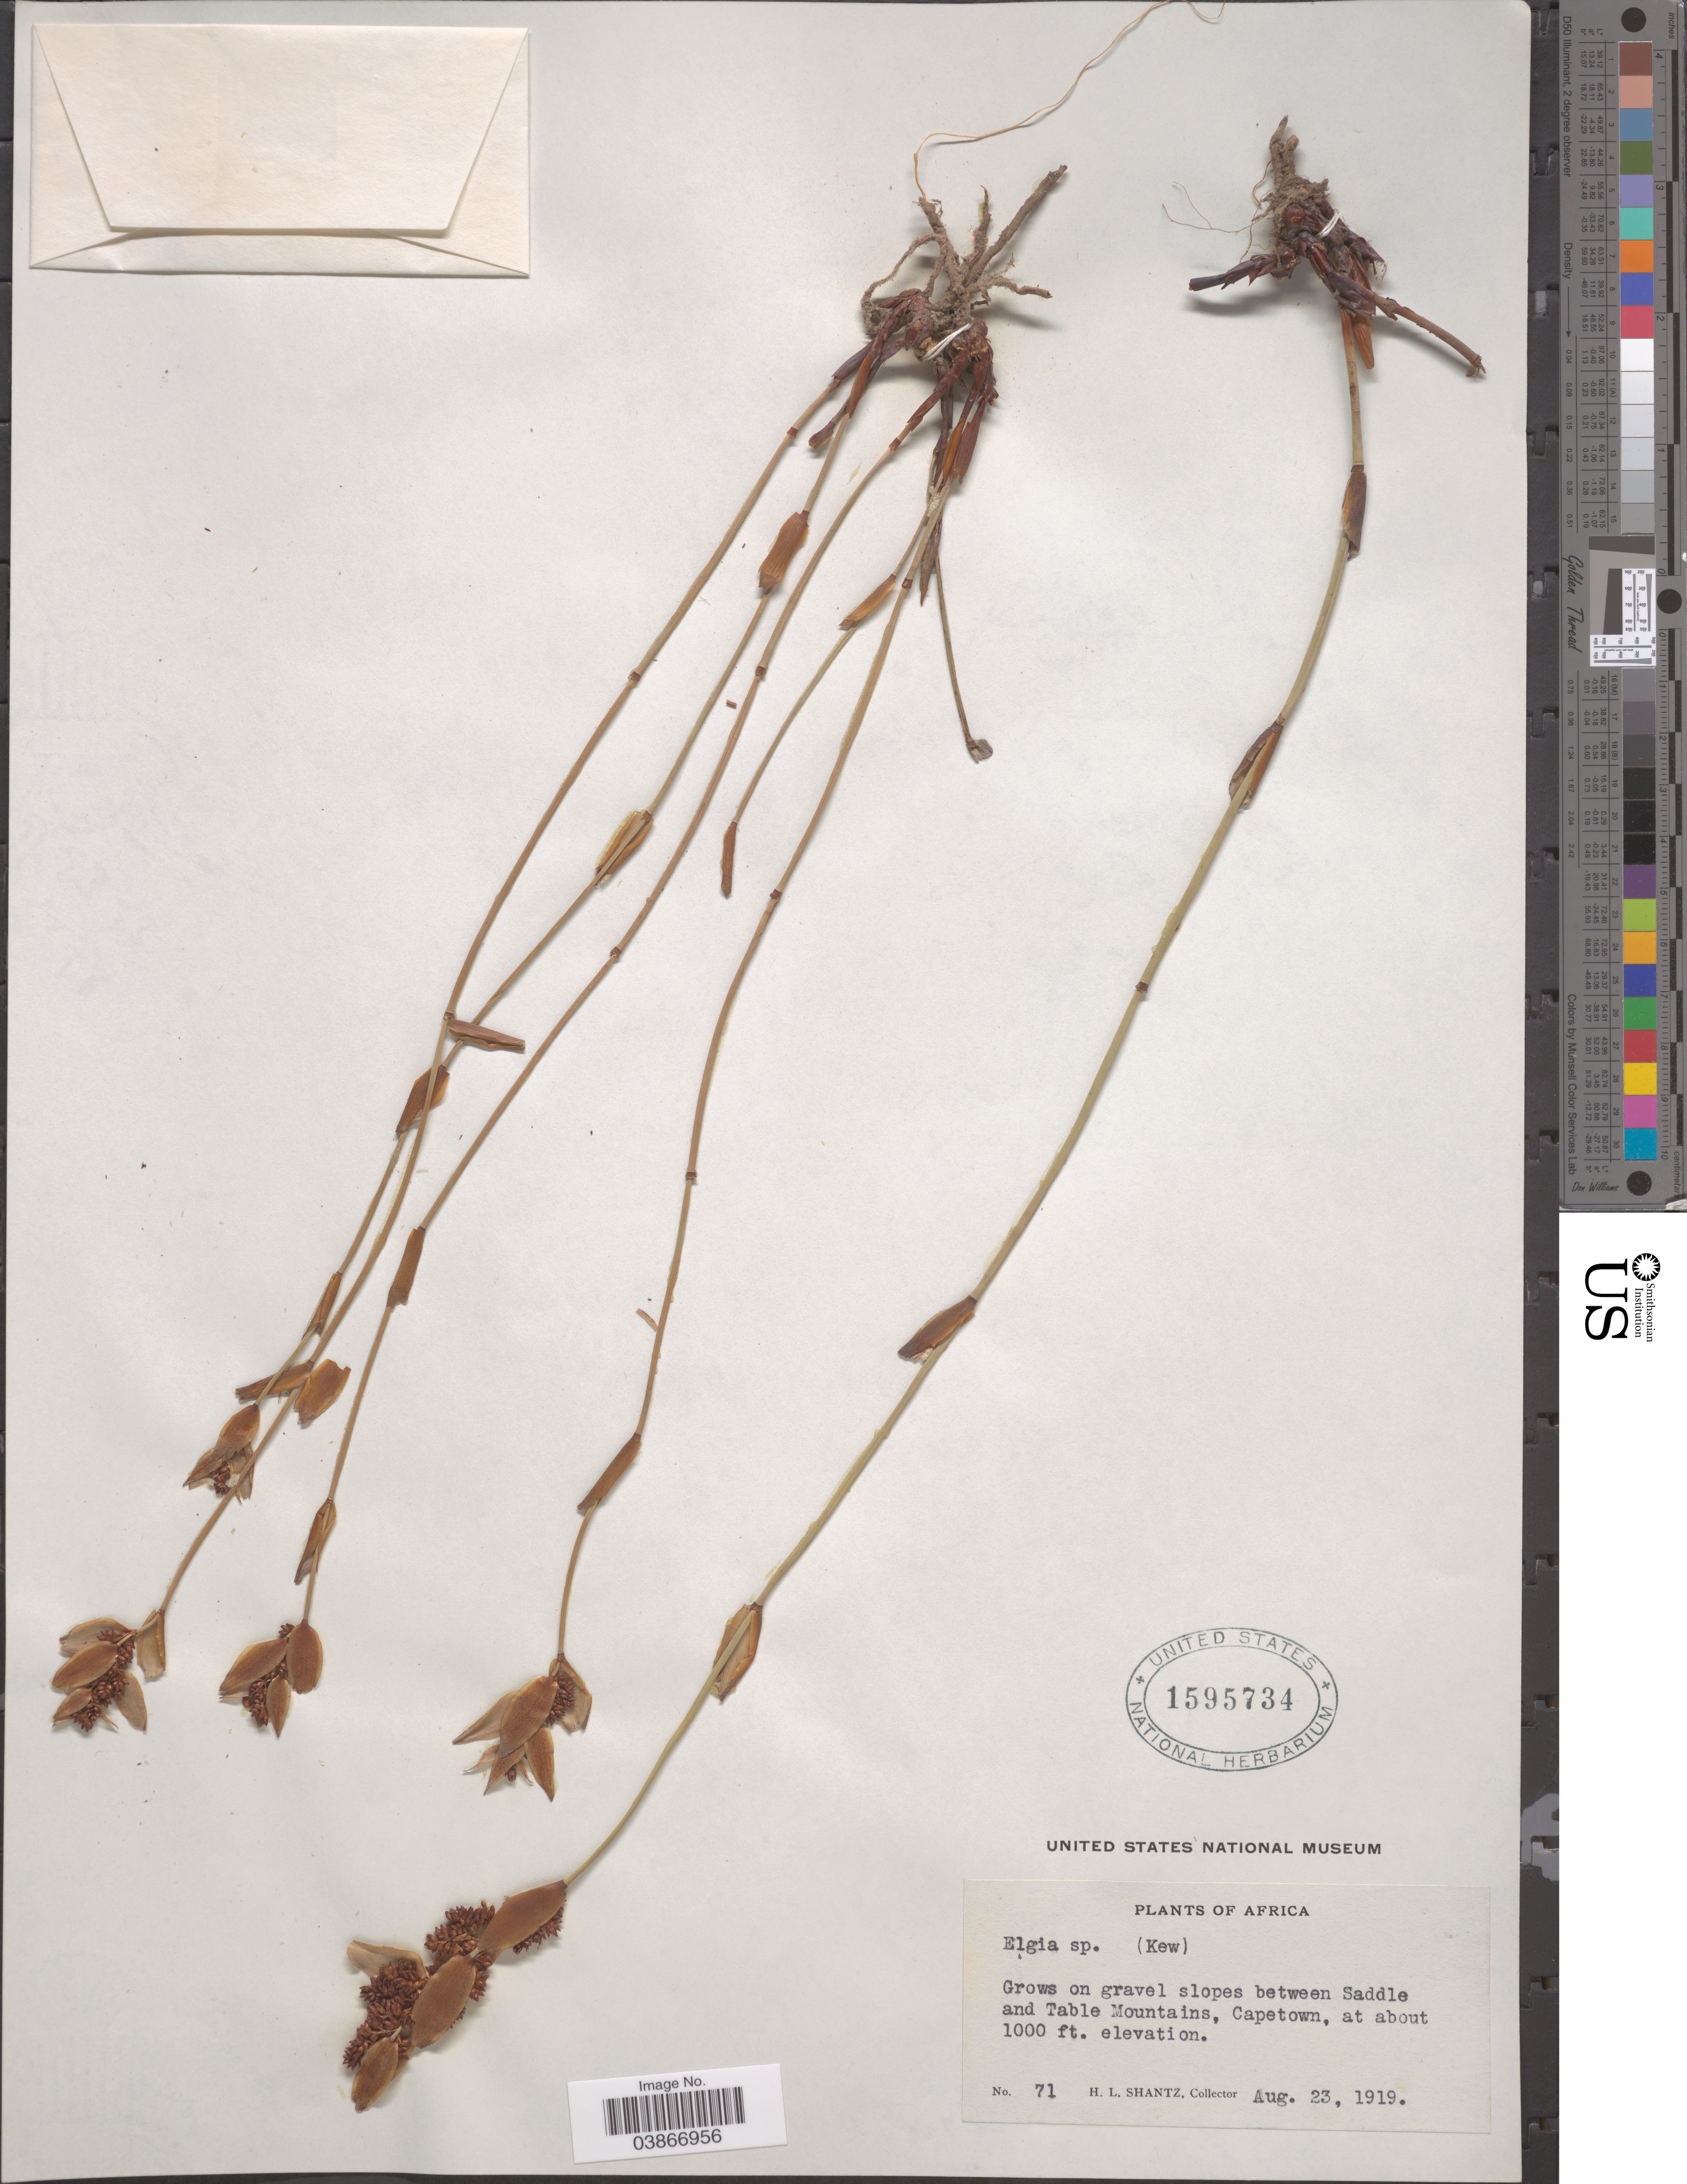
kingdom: Plantae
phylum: Tracheophyta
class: Liliopsida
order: Poales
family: Restionaceae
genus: Elegia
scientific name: Elegia sp.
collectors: H. Shantz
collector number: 71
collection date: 1919-08-23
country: South Africa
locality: On gravel slopes between Saddle and Table Mountains, Capetown.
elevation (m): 305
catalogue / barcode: US 1595734